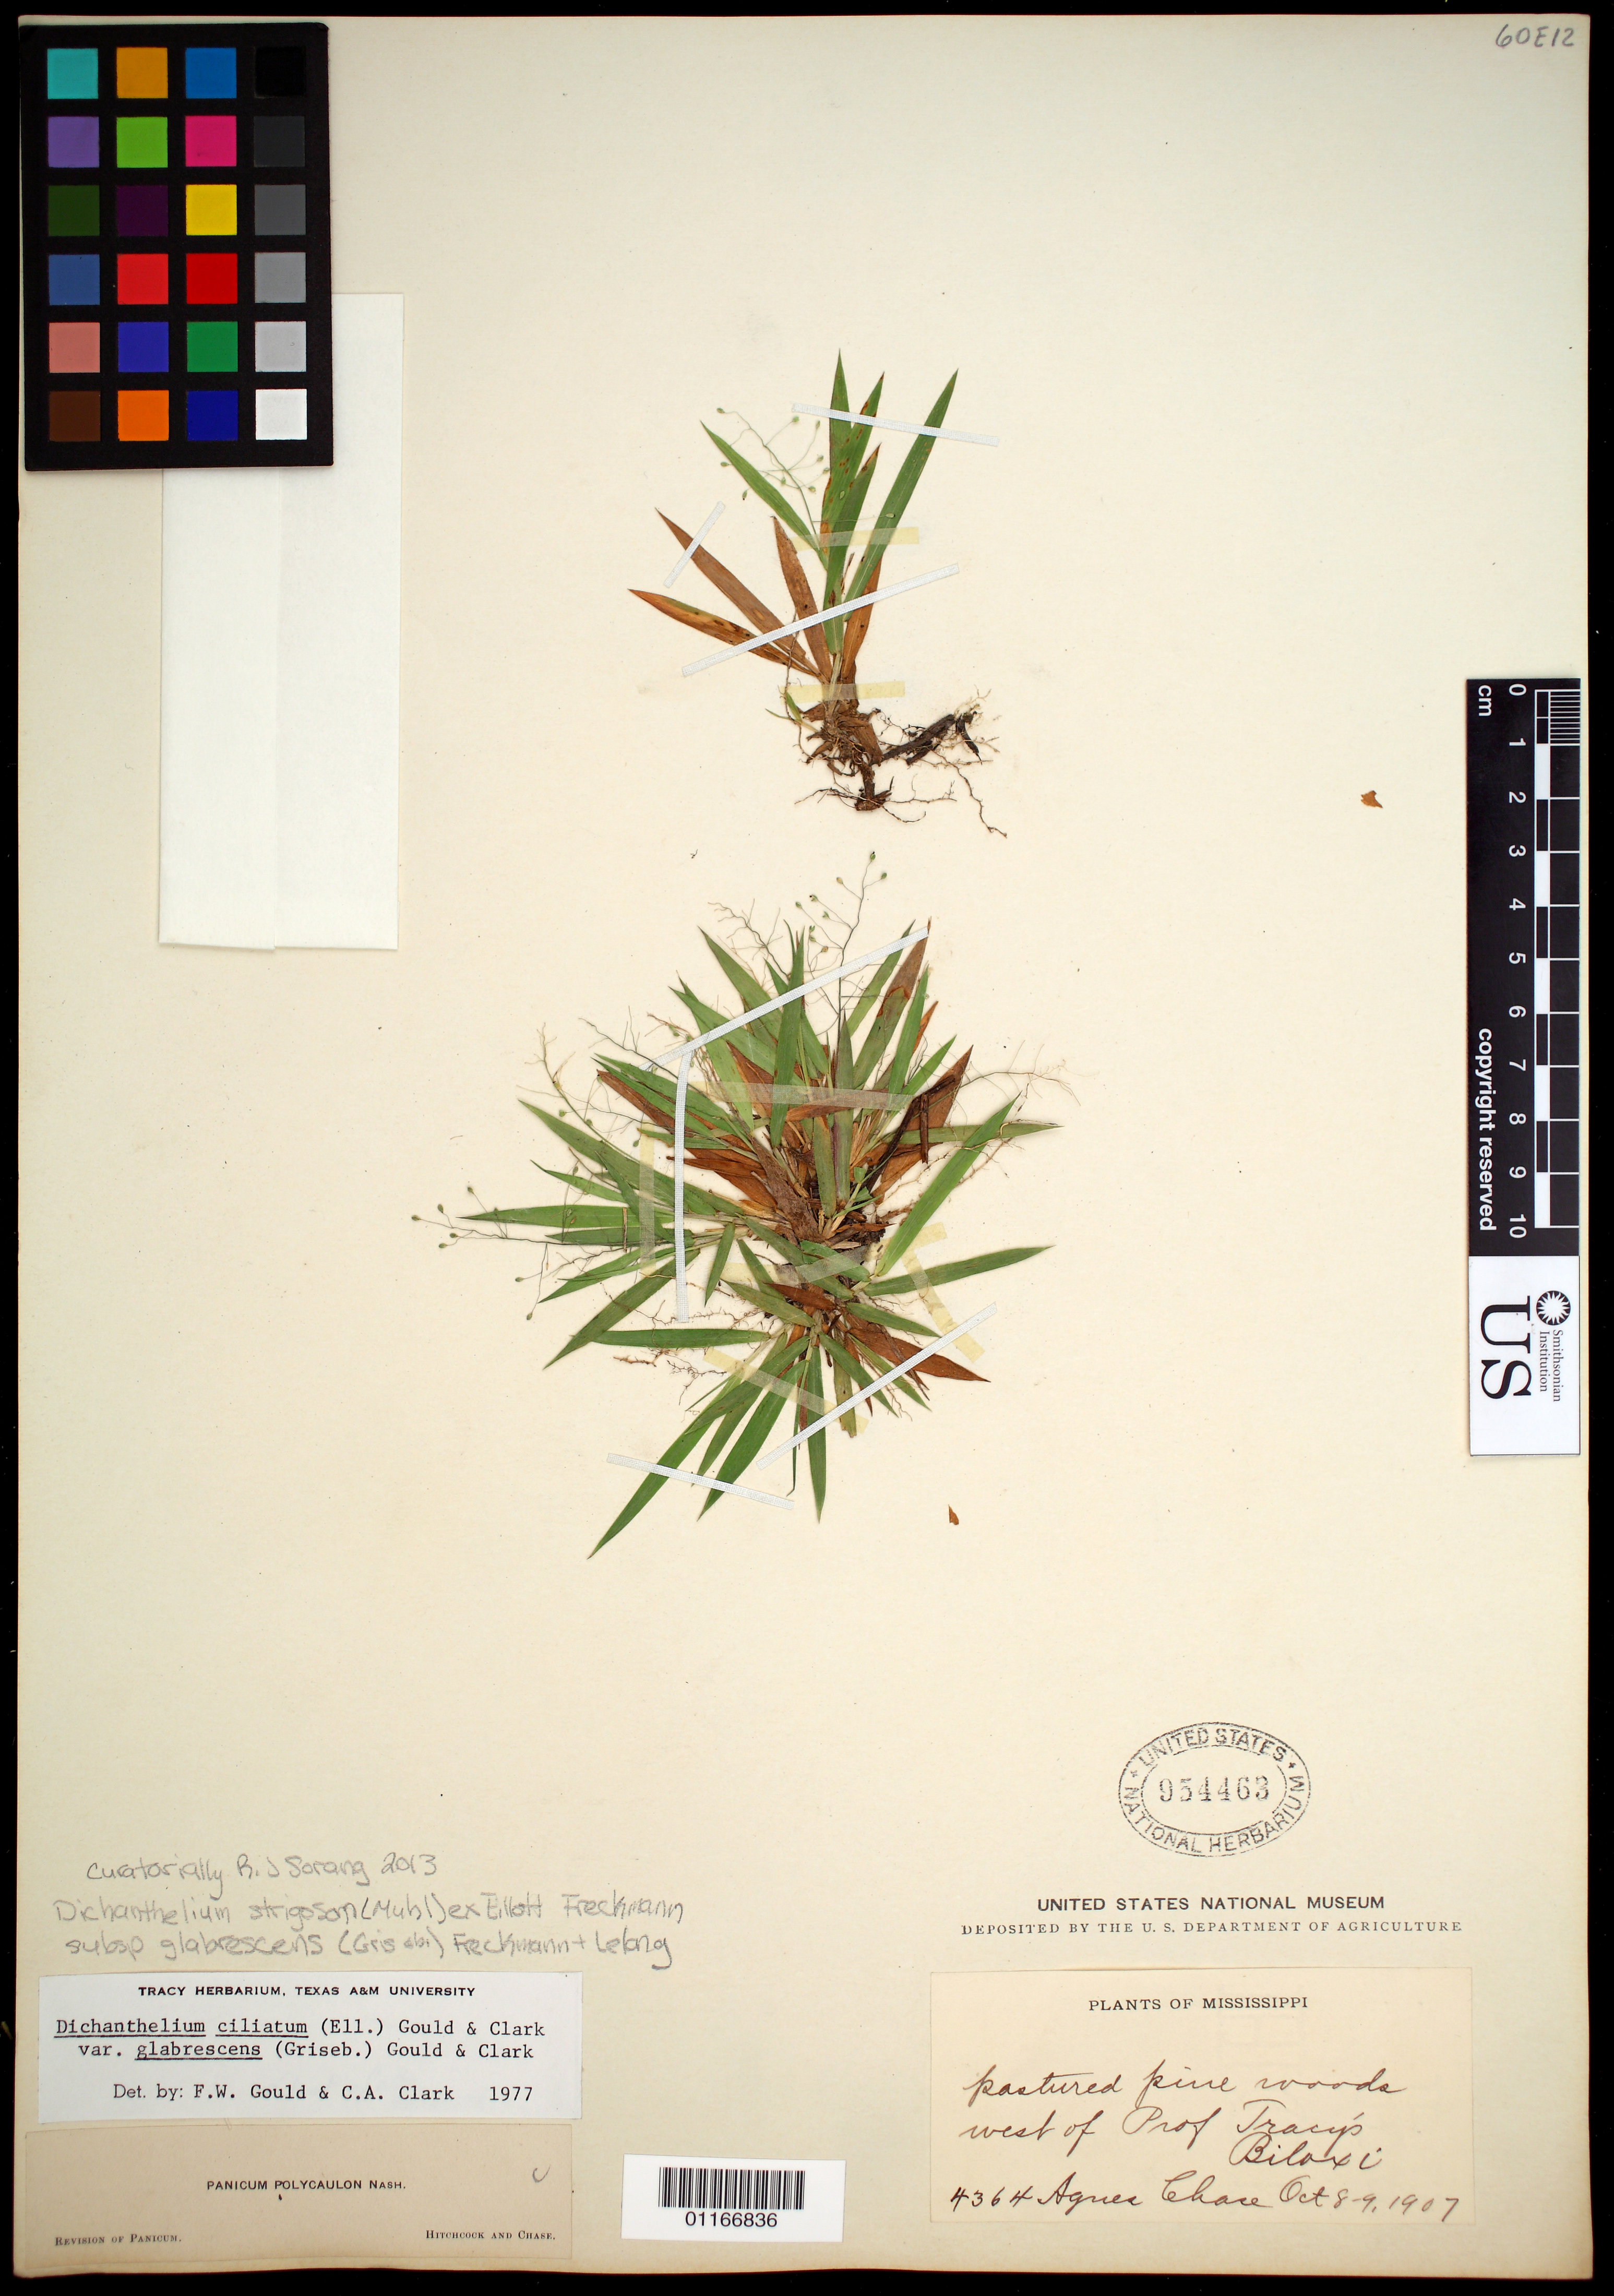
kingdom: Plantae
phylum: Tracheophyta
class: Liliopsida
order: Poales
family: Poaceae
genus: Dichanthelium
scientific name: Dichanthelium strigosum var. glabrescens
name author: (Griseb.) Freckmann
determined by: Soreng, Robert J., Research Associate (BOT), Smithsonian Institution - National Museum of Natural History (UNITED STATES)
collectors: A. Chase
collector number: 4364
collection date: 1907-10-08/1907-10-09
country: United States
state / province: Mississippi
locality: West of Prof Tracup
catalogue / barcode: US 954463